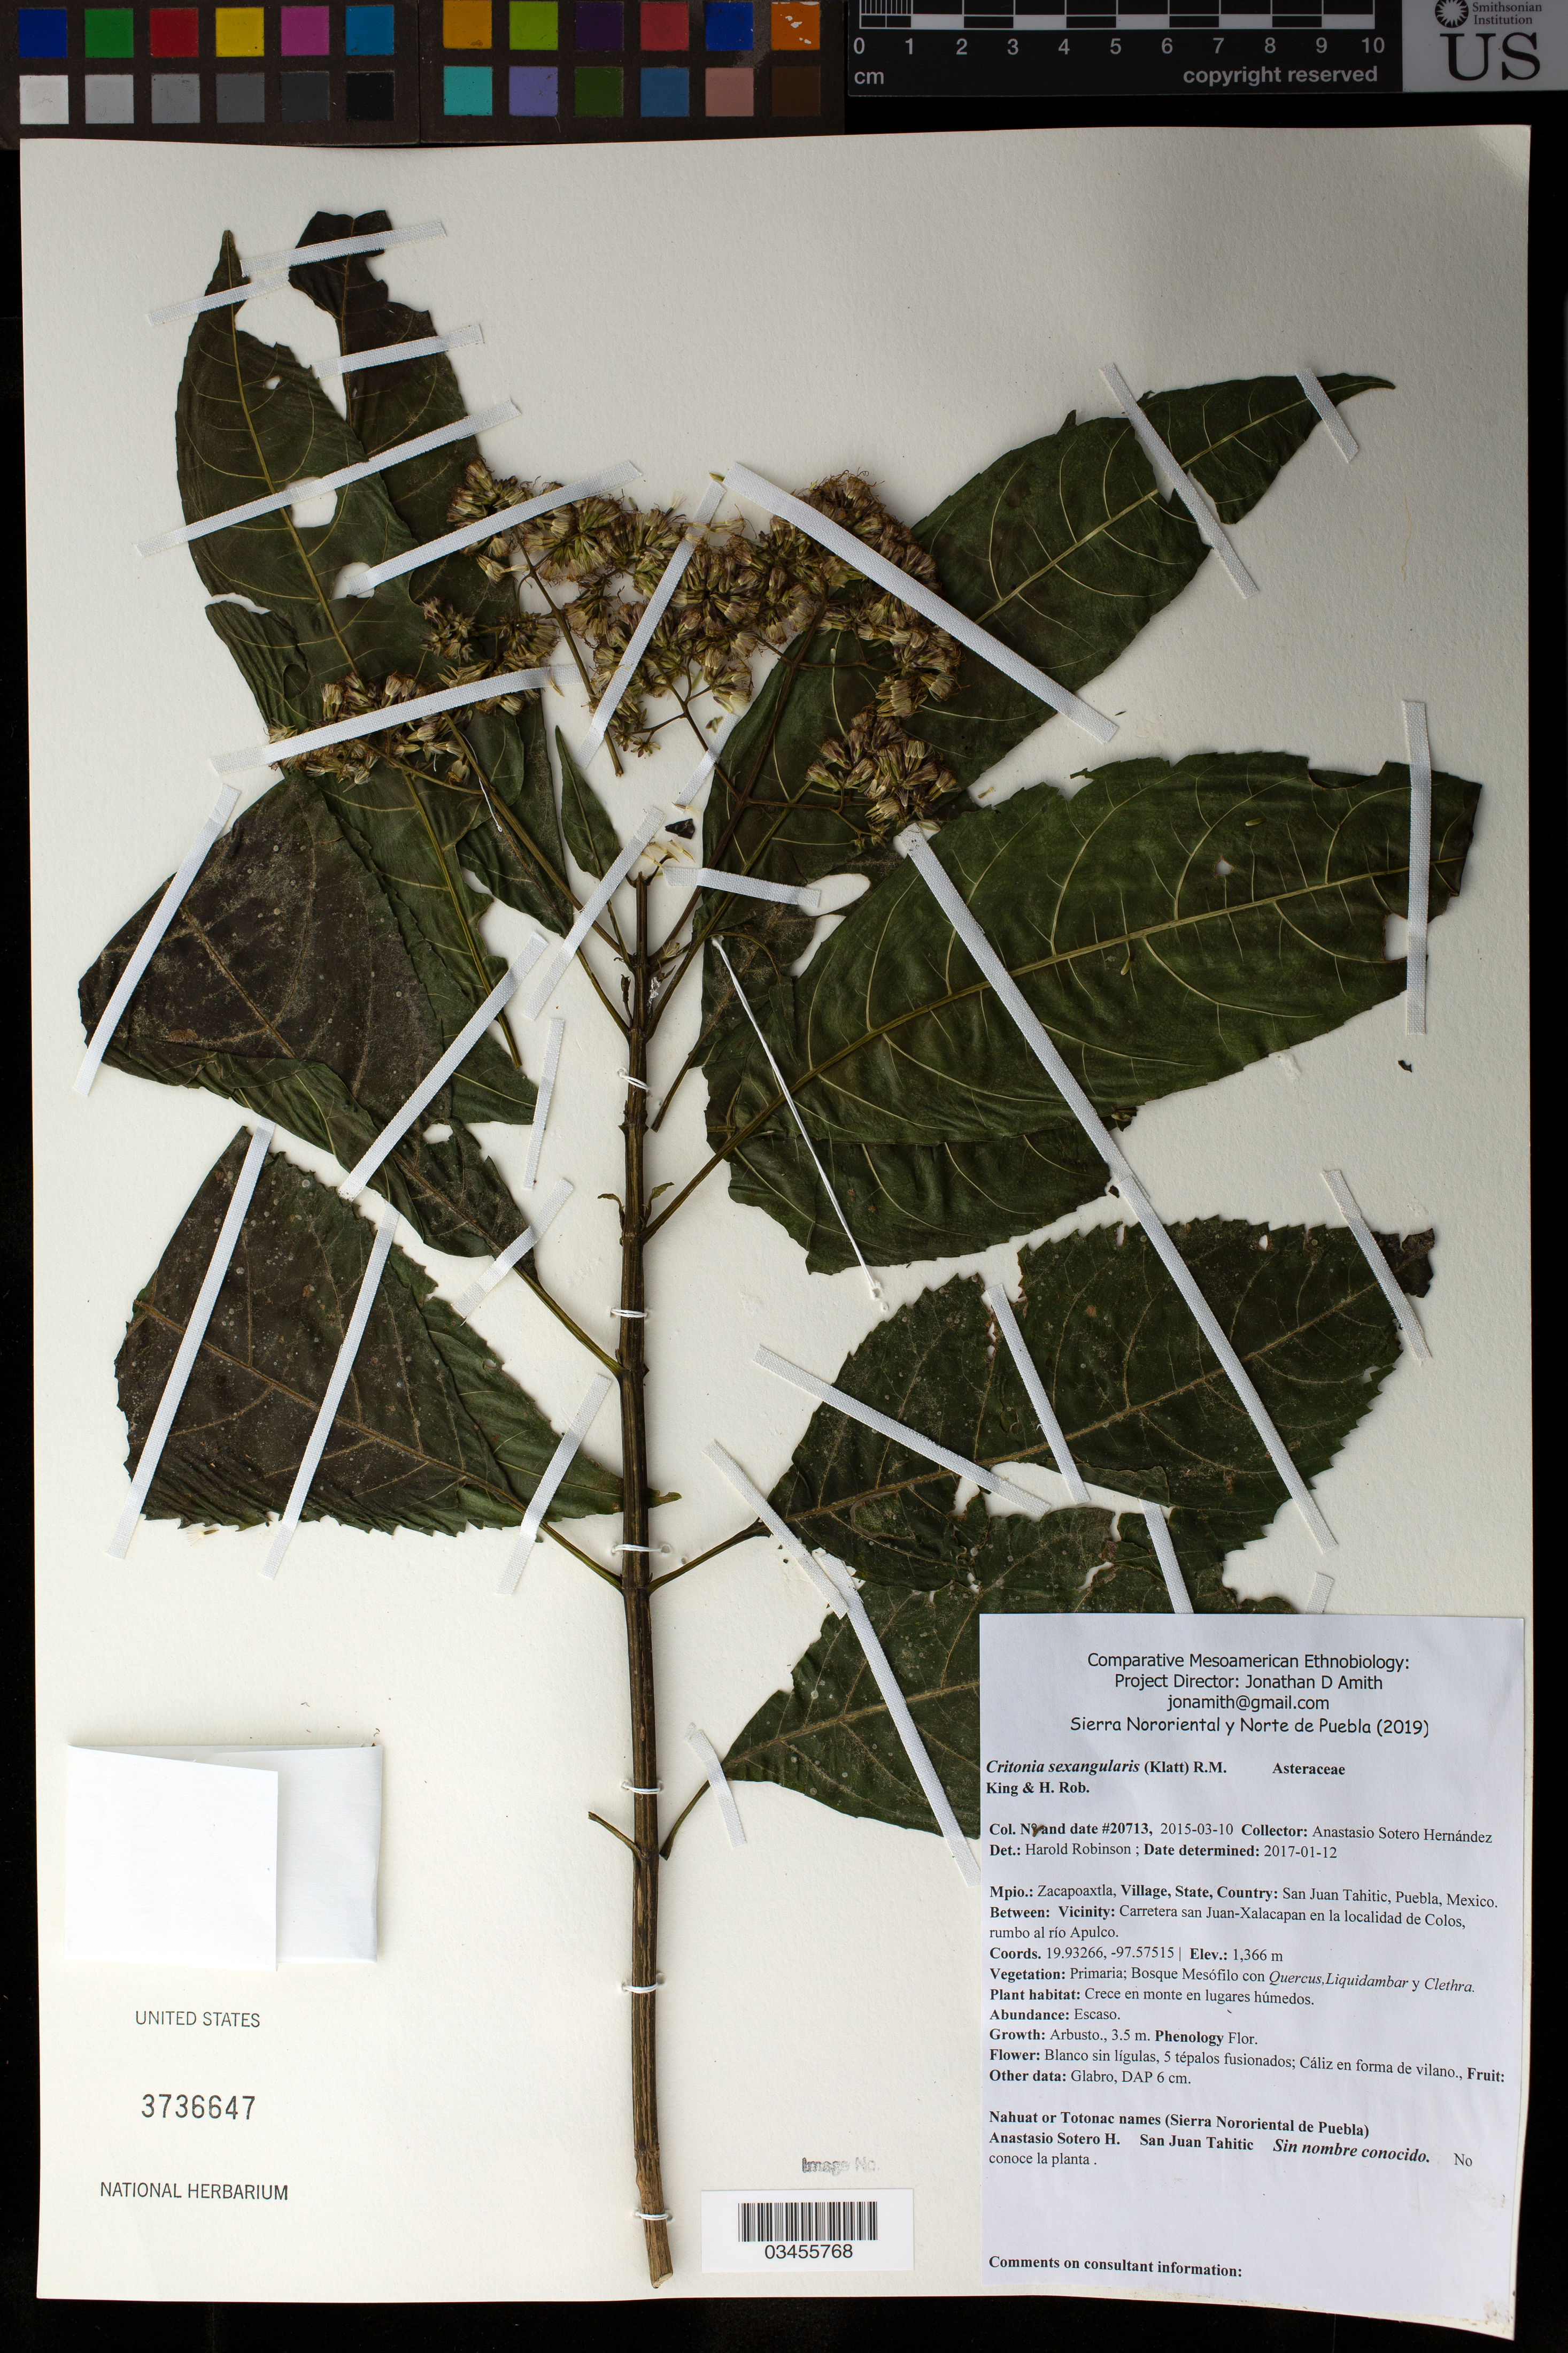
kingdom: Plantae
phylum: Tracheophyta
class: Magnoliopsida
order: Asterales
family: Asteraceae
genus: Critonia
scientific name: Critonia sexangularis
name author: (Klatt) R.M. King & H. Rob.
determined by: Robinson, Harold E., (US)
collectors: A. Sotero H.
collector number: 20713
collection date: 2015-03-10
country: México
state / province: Puebla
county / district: Zacapoaxtla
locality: PUEBLO: San Juan Tahitic; LOCALIDAD EXACTA: Carretera san Juan-Xalacapan en la localidad de Colos, rumbo al río Apulco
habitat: Bosque mesófilo con Quercus, Liquidambar y Clethra | Crece en monte en lugares húmedos.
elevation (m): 1366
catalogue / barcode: US 3736647